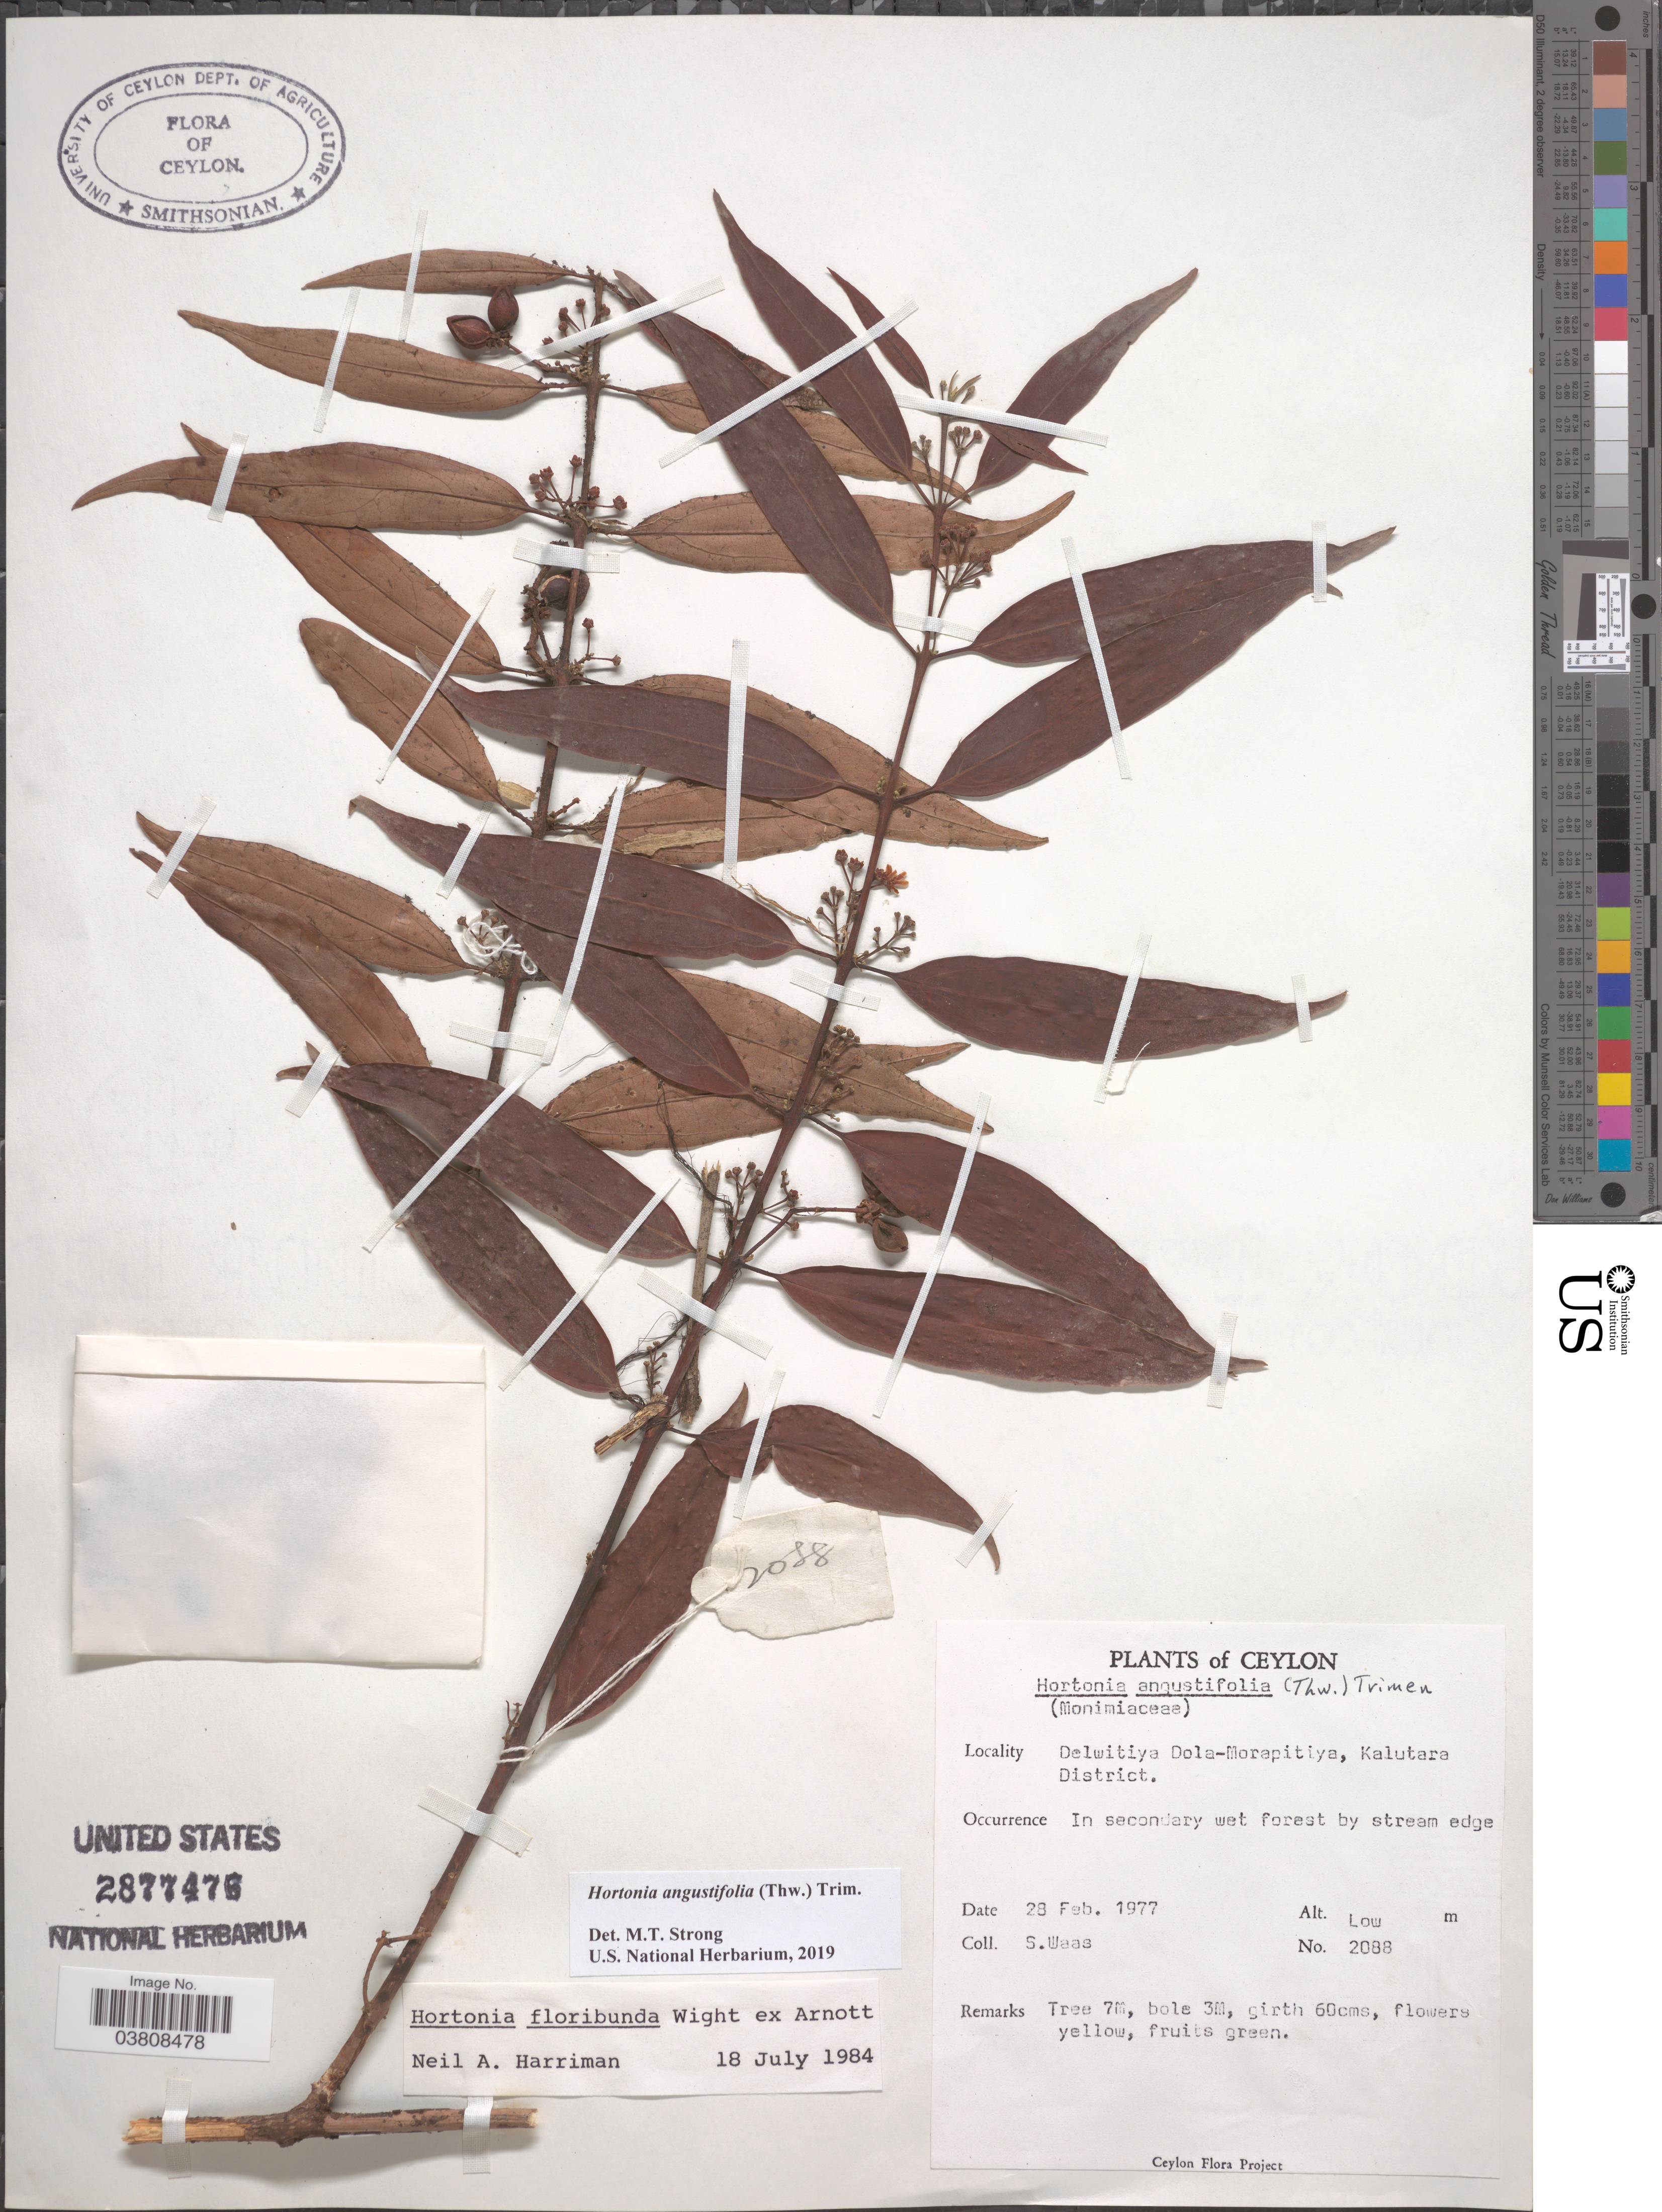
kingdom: Plantae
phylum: Tracheophyta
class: Magnoliopsida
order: Laurales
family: Monimiaceae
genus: Hortonia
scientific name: Hortonia angustifolia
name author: Trimen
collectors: S. Waas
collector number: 2088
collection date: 1977-02-28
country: Sri Lanka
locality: Ceylon. Delwitiya Dola-Morapitiya, Kalutara District. In secondary wet forest by stream edge.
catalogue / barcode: US 2877476